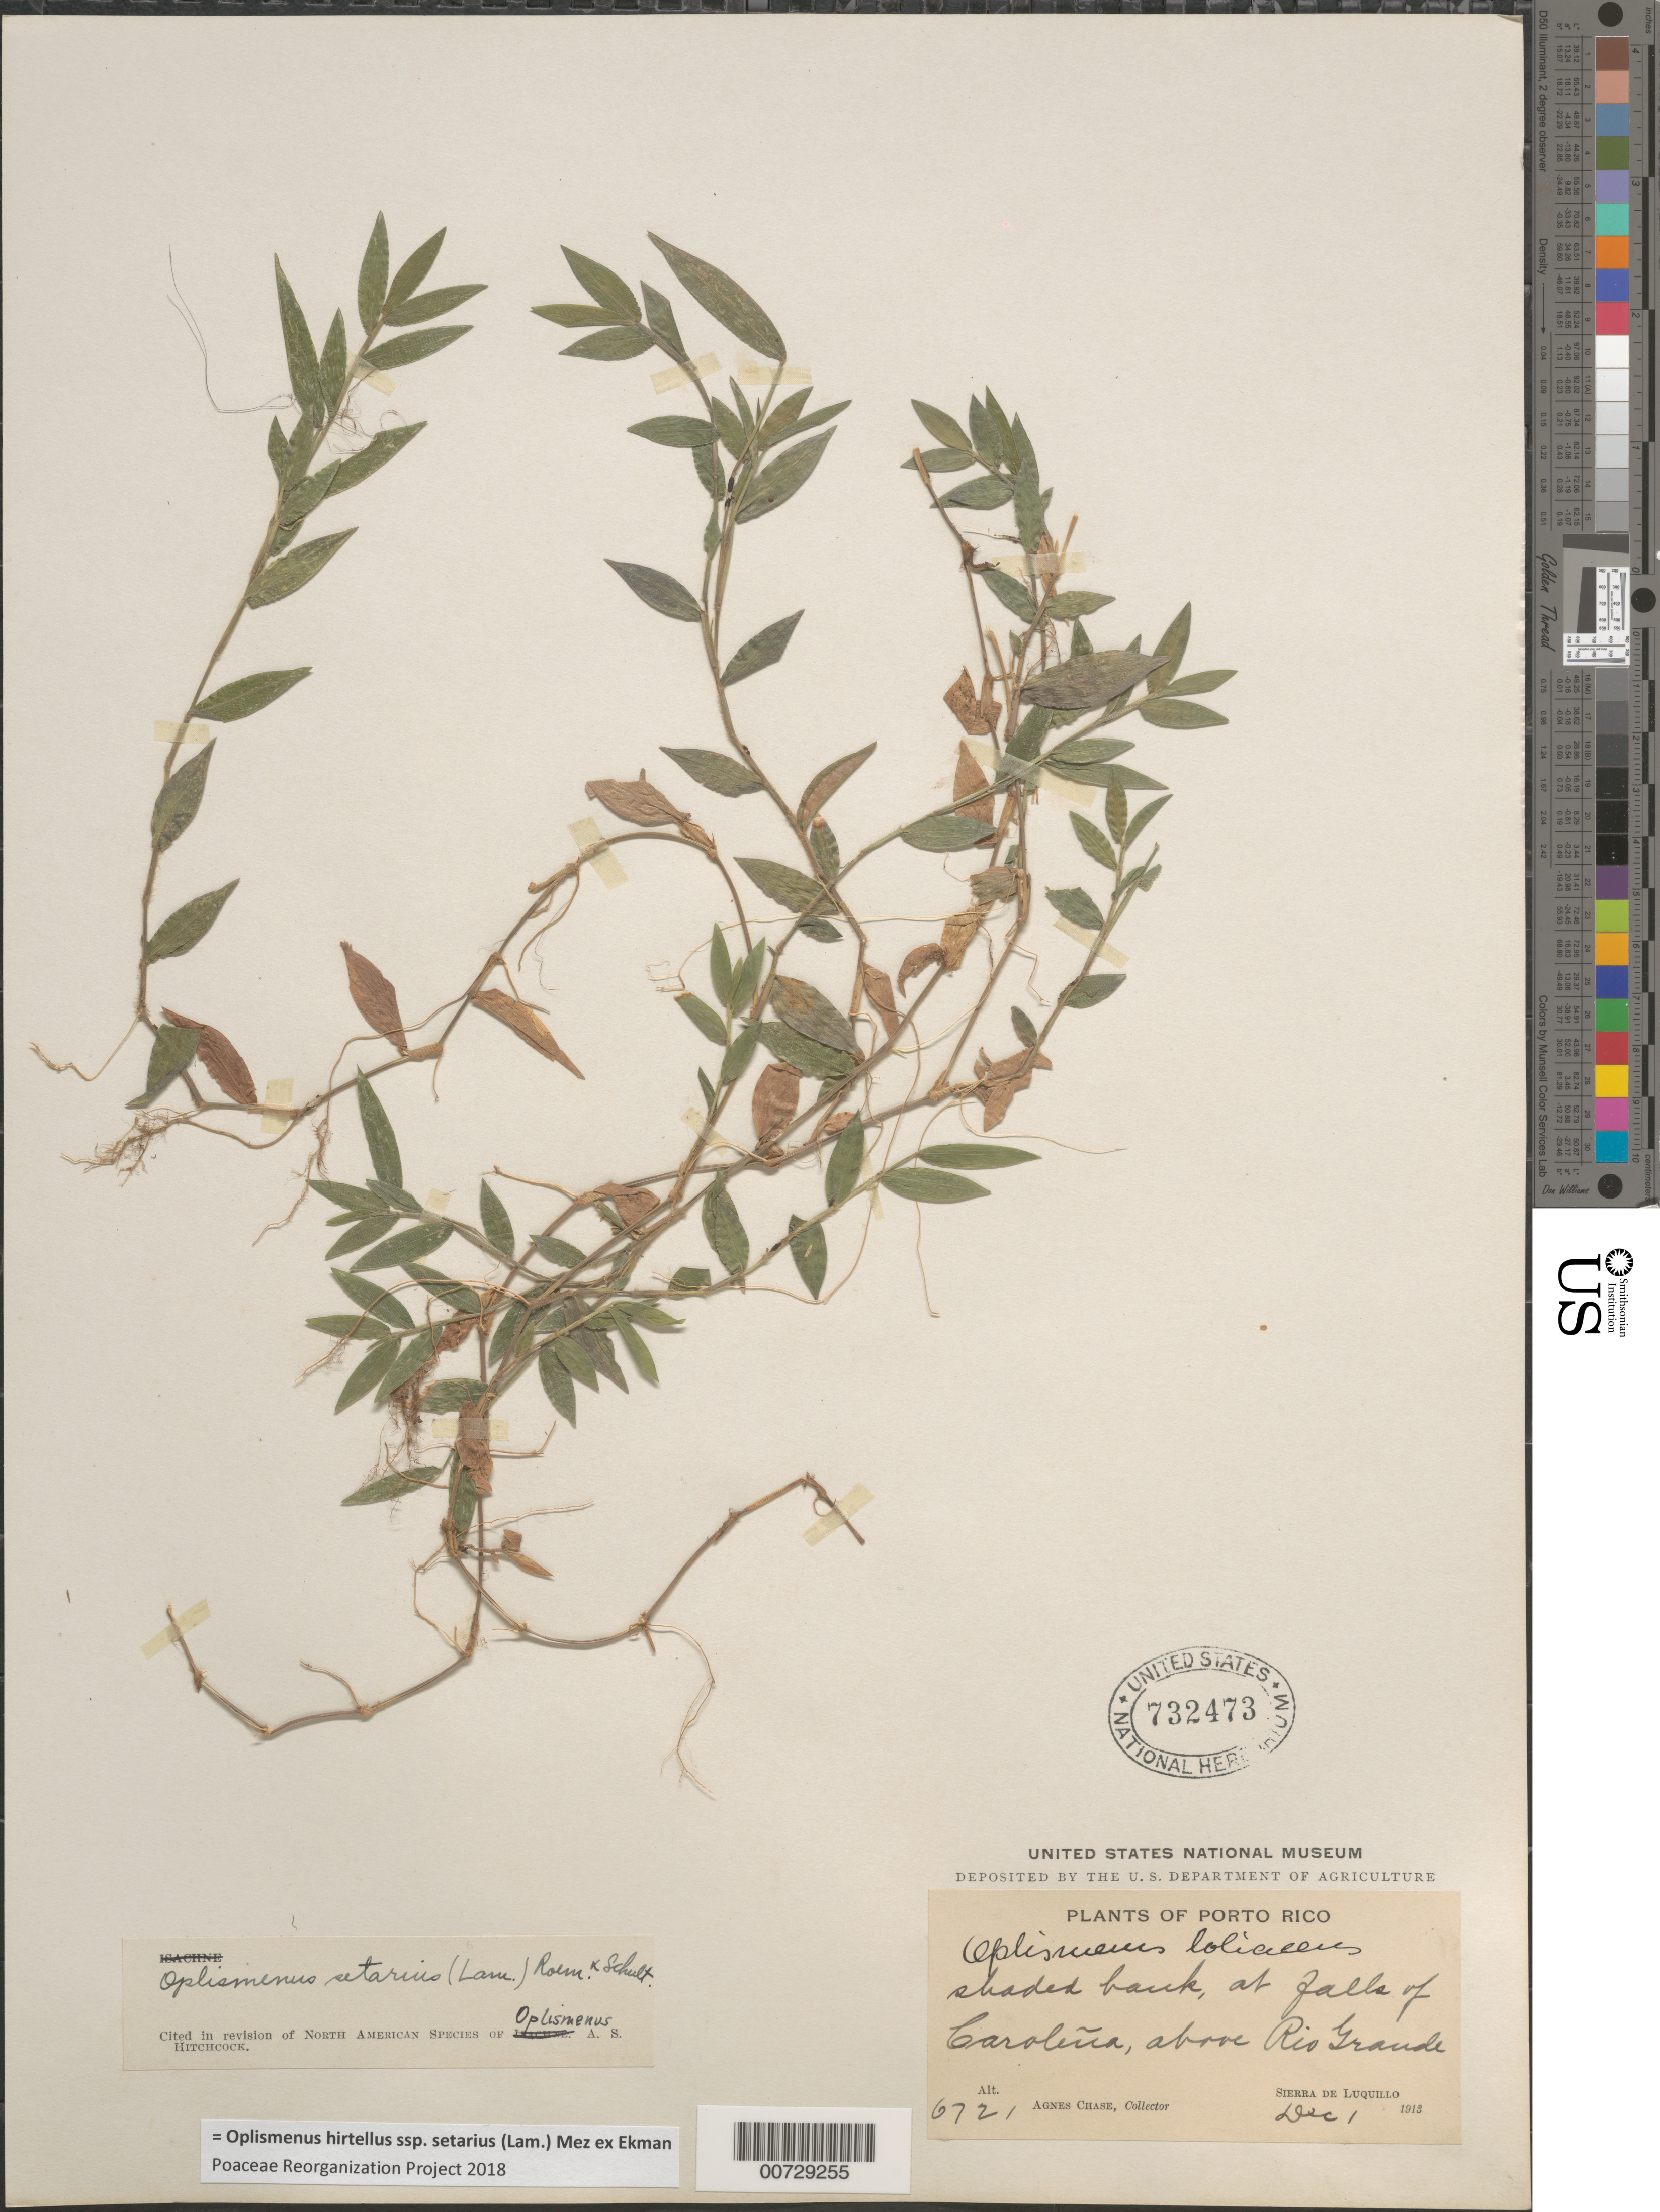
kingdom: Plantae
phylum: Tracheophyta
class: Liliopsida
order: Poales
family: Poaceae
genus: Oplismenus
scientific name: Oplismenus hirtellus subsp. setarius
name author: (Lam.) Mez ex Ekman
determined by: Poaceae Reorganization Project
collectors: A. Chase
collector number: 6721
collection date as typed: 01 Dec 1913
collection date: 1913-12-01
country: Puerto Rico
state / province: Luquillo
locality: Sierra de Luquillo, Falls of Caroliña, above Río Grande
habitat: Shaded bank at falls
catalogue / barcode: US 732473